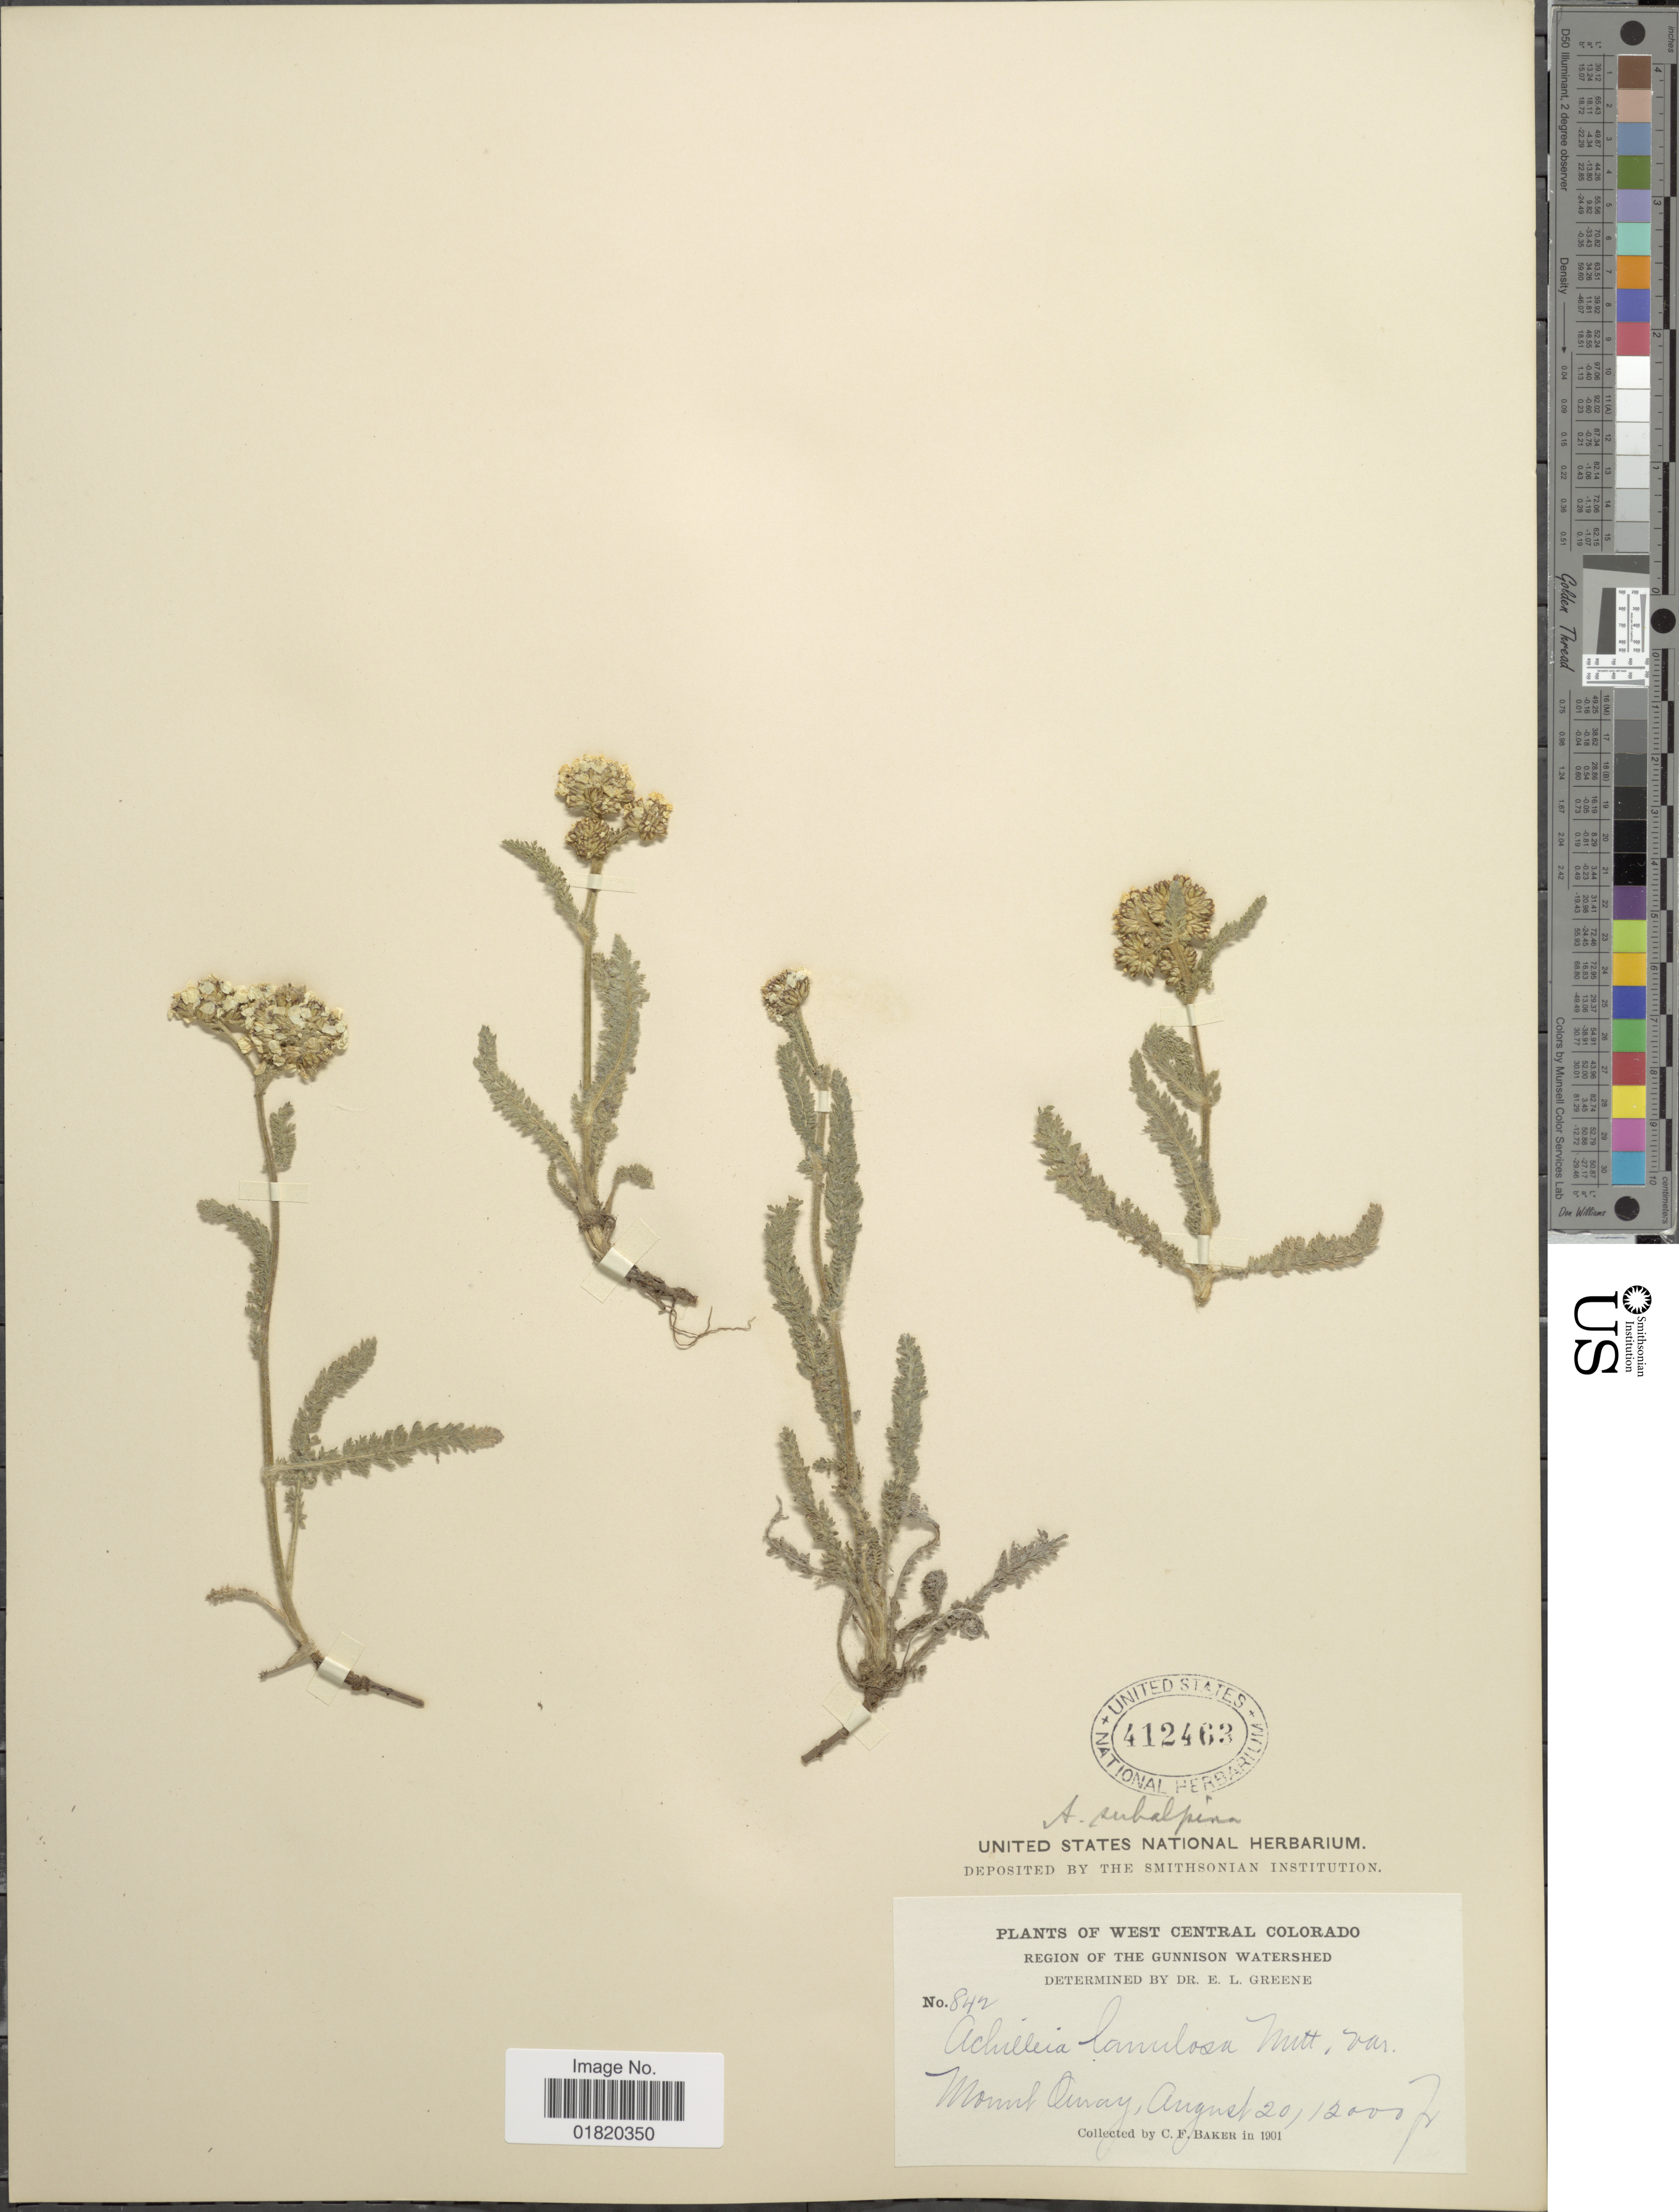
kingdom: Plantae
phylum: Tracheophyta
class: Magnoliopsida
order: Asterales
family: Asteraceae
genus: Achillea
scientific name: Achillea subalpina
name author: Greene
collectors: C. F. Baker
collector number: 842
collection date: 1901-08-20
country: United States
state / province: Colorado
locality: West Central Colorado. Region of the Gunnison Watershed. Mount Ouray.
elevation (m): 3658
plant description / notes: Corrected "Monnt Quray" to "Mount Ouray."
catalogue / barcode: US 412463